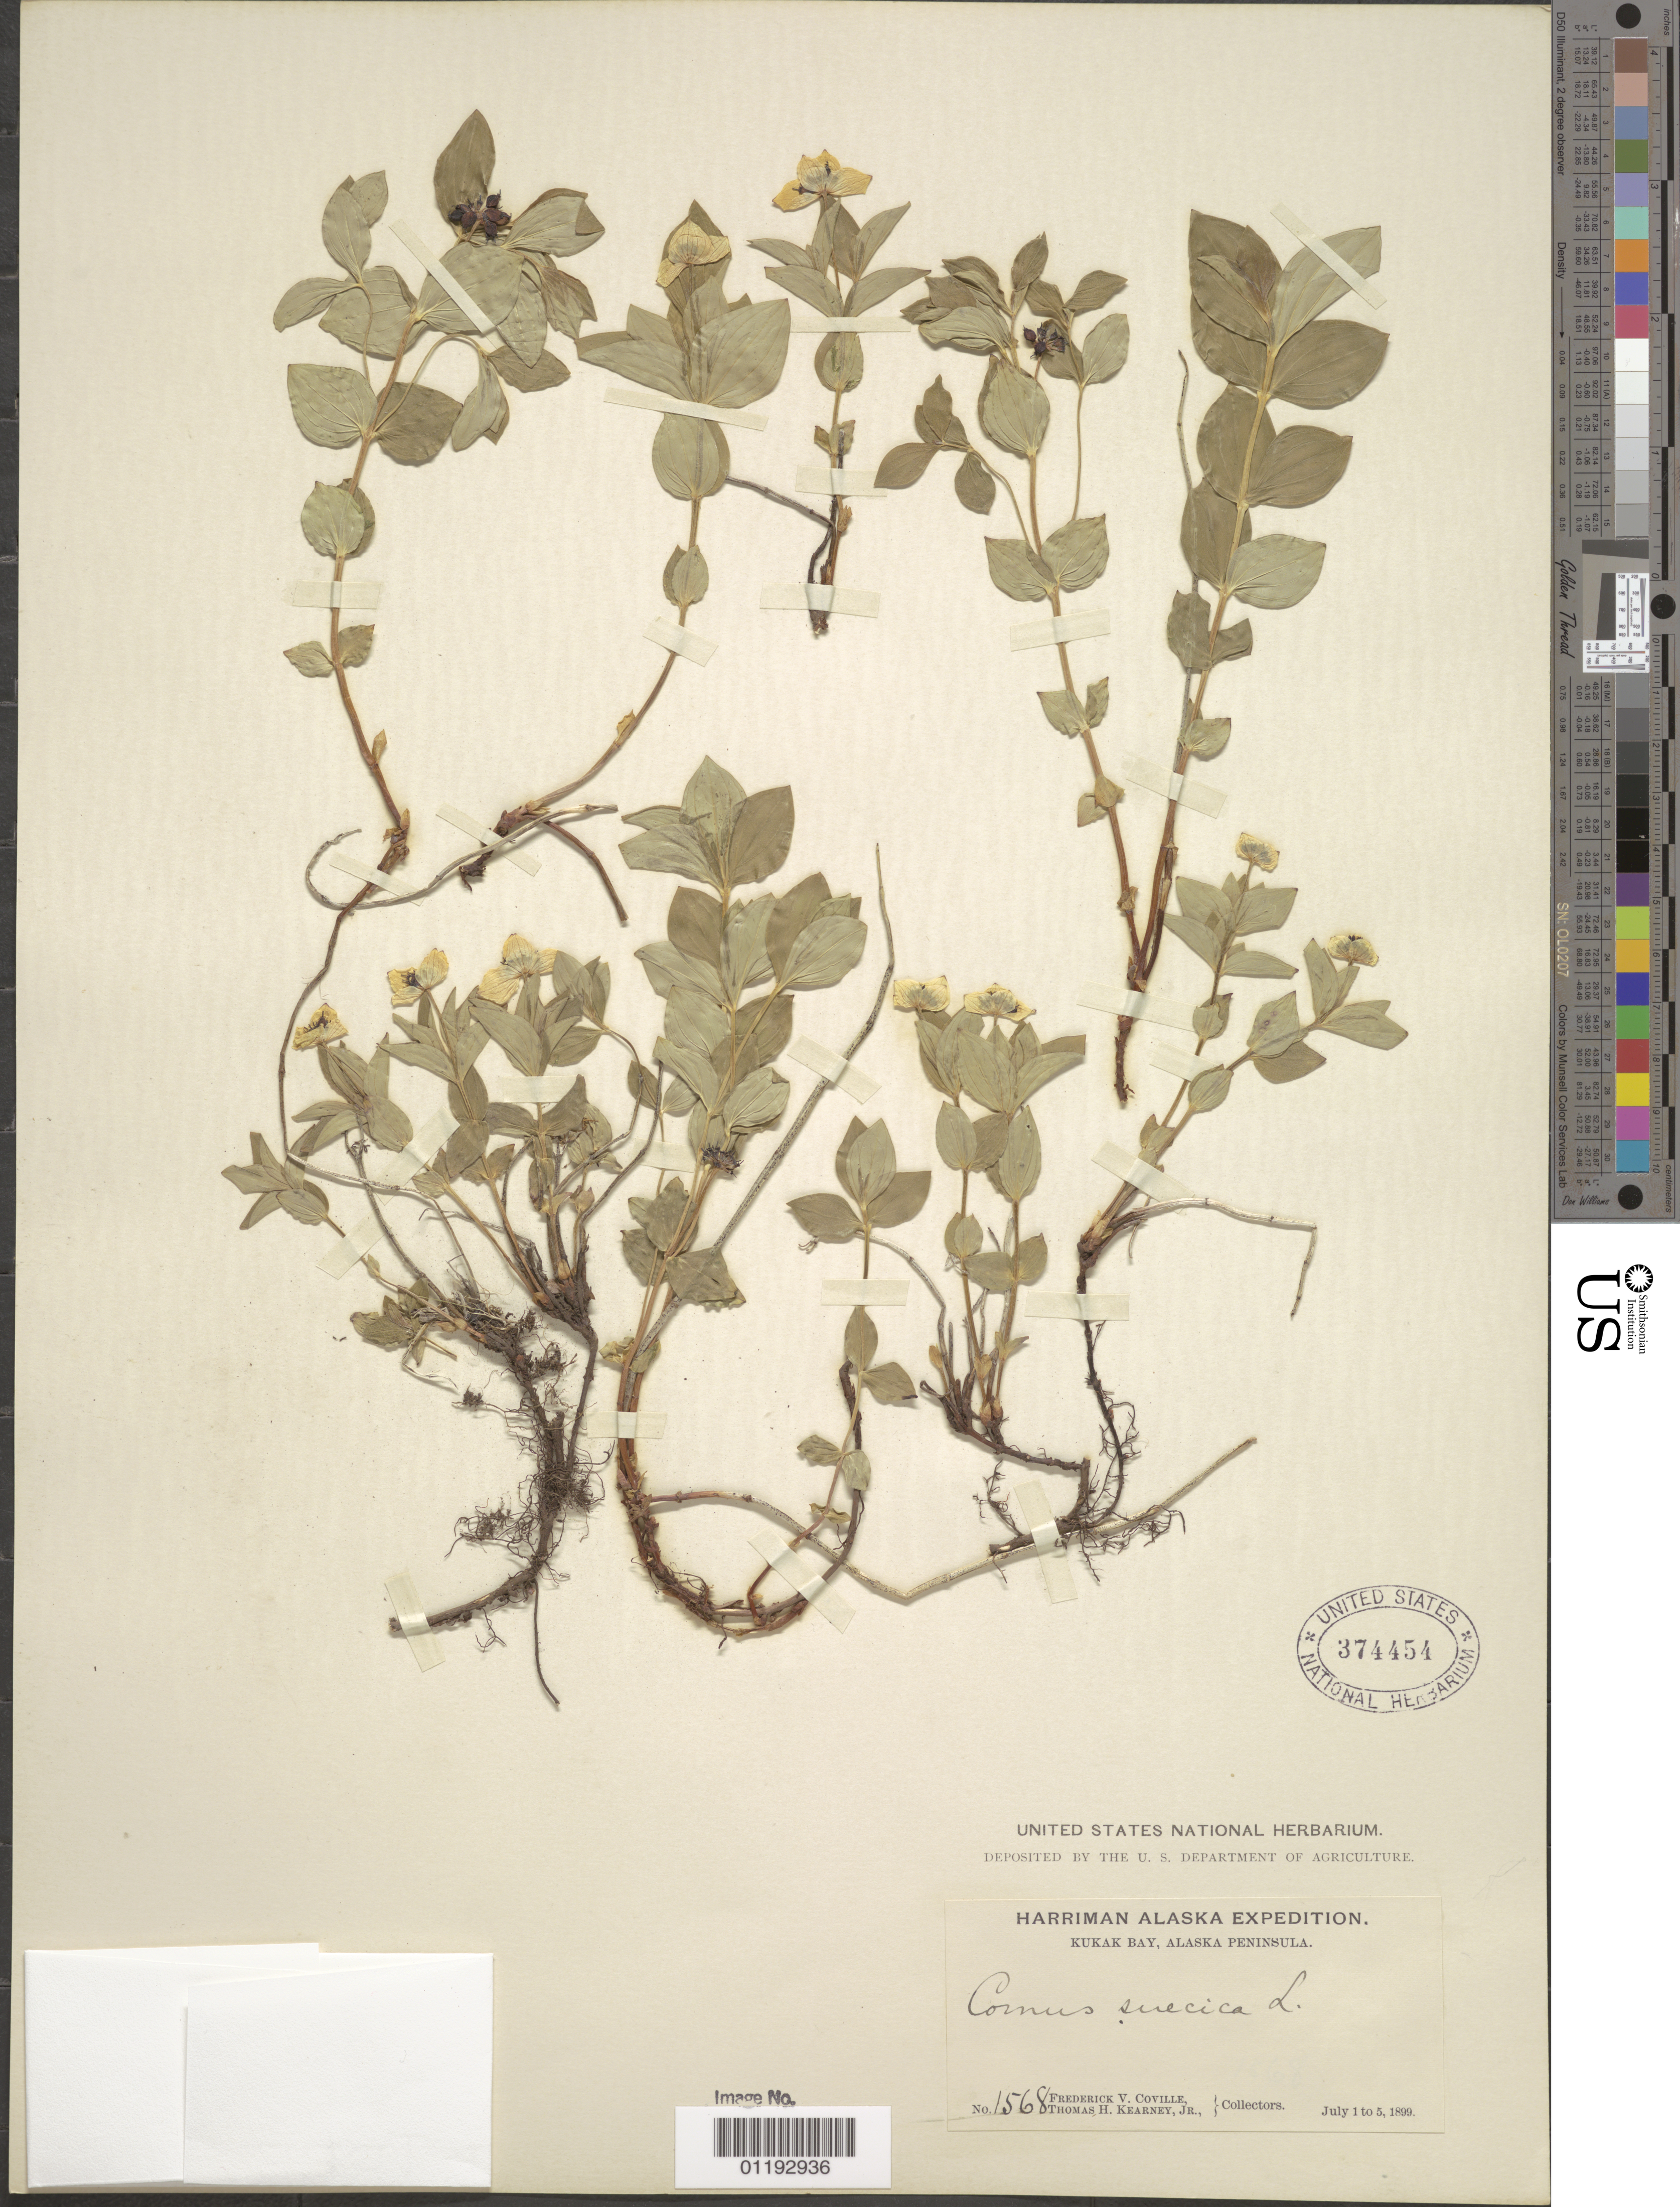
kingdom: Plantae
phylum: Tracheophyta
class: Magnoliopsida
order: Cornales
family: Cornaceae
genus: Cornus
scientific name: Cornus suecica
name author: L.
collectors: F. V. Coville & T. H. Kearney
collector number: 1568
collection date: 1899-07-01/1899-07-05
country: United States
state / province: Alaska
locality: Kukak Bay, Alaska Peninsula.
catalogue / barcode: US 374454